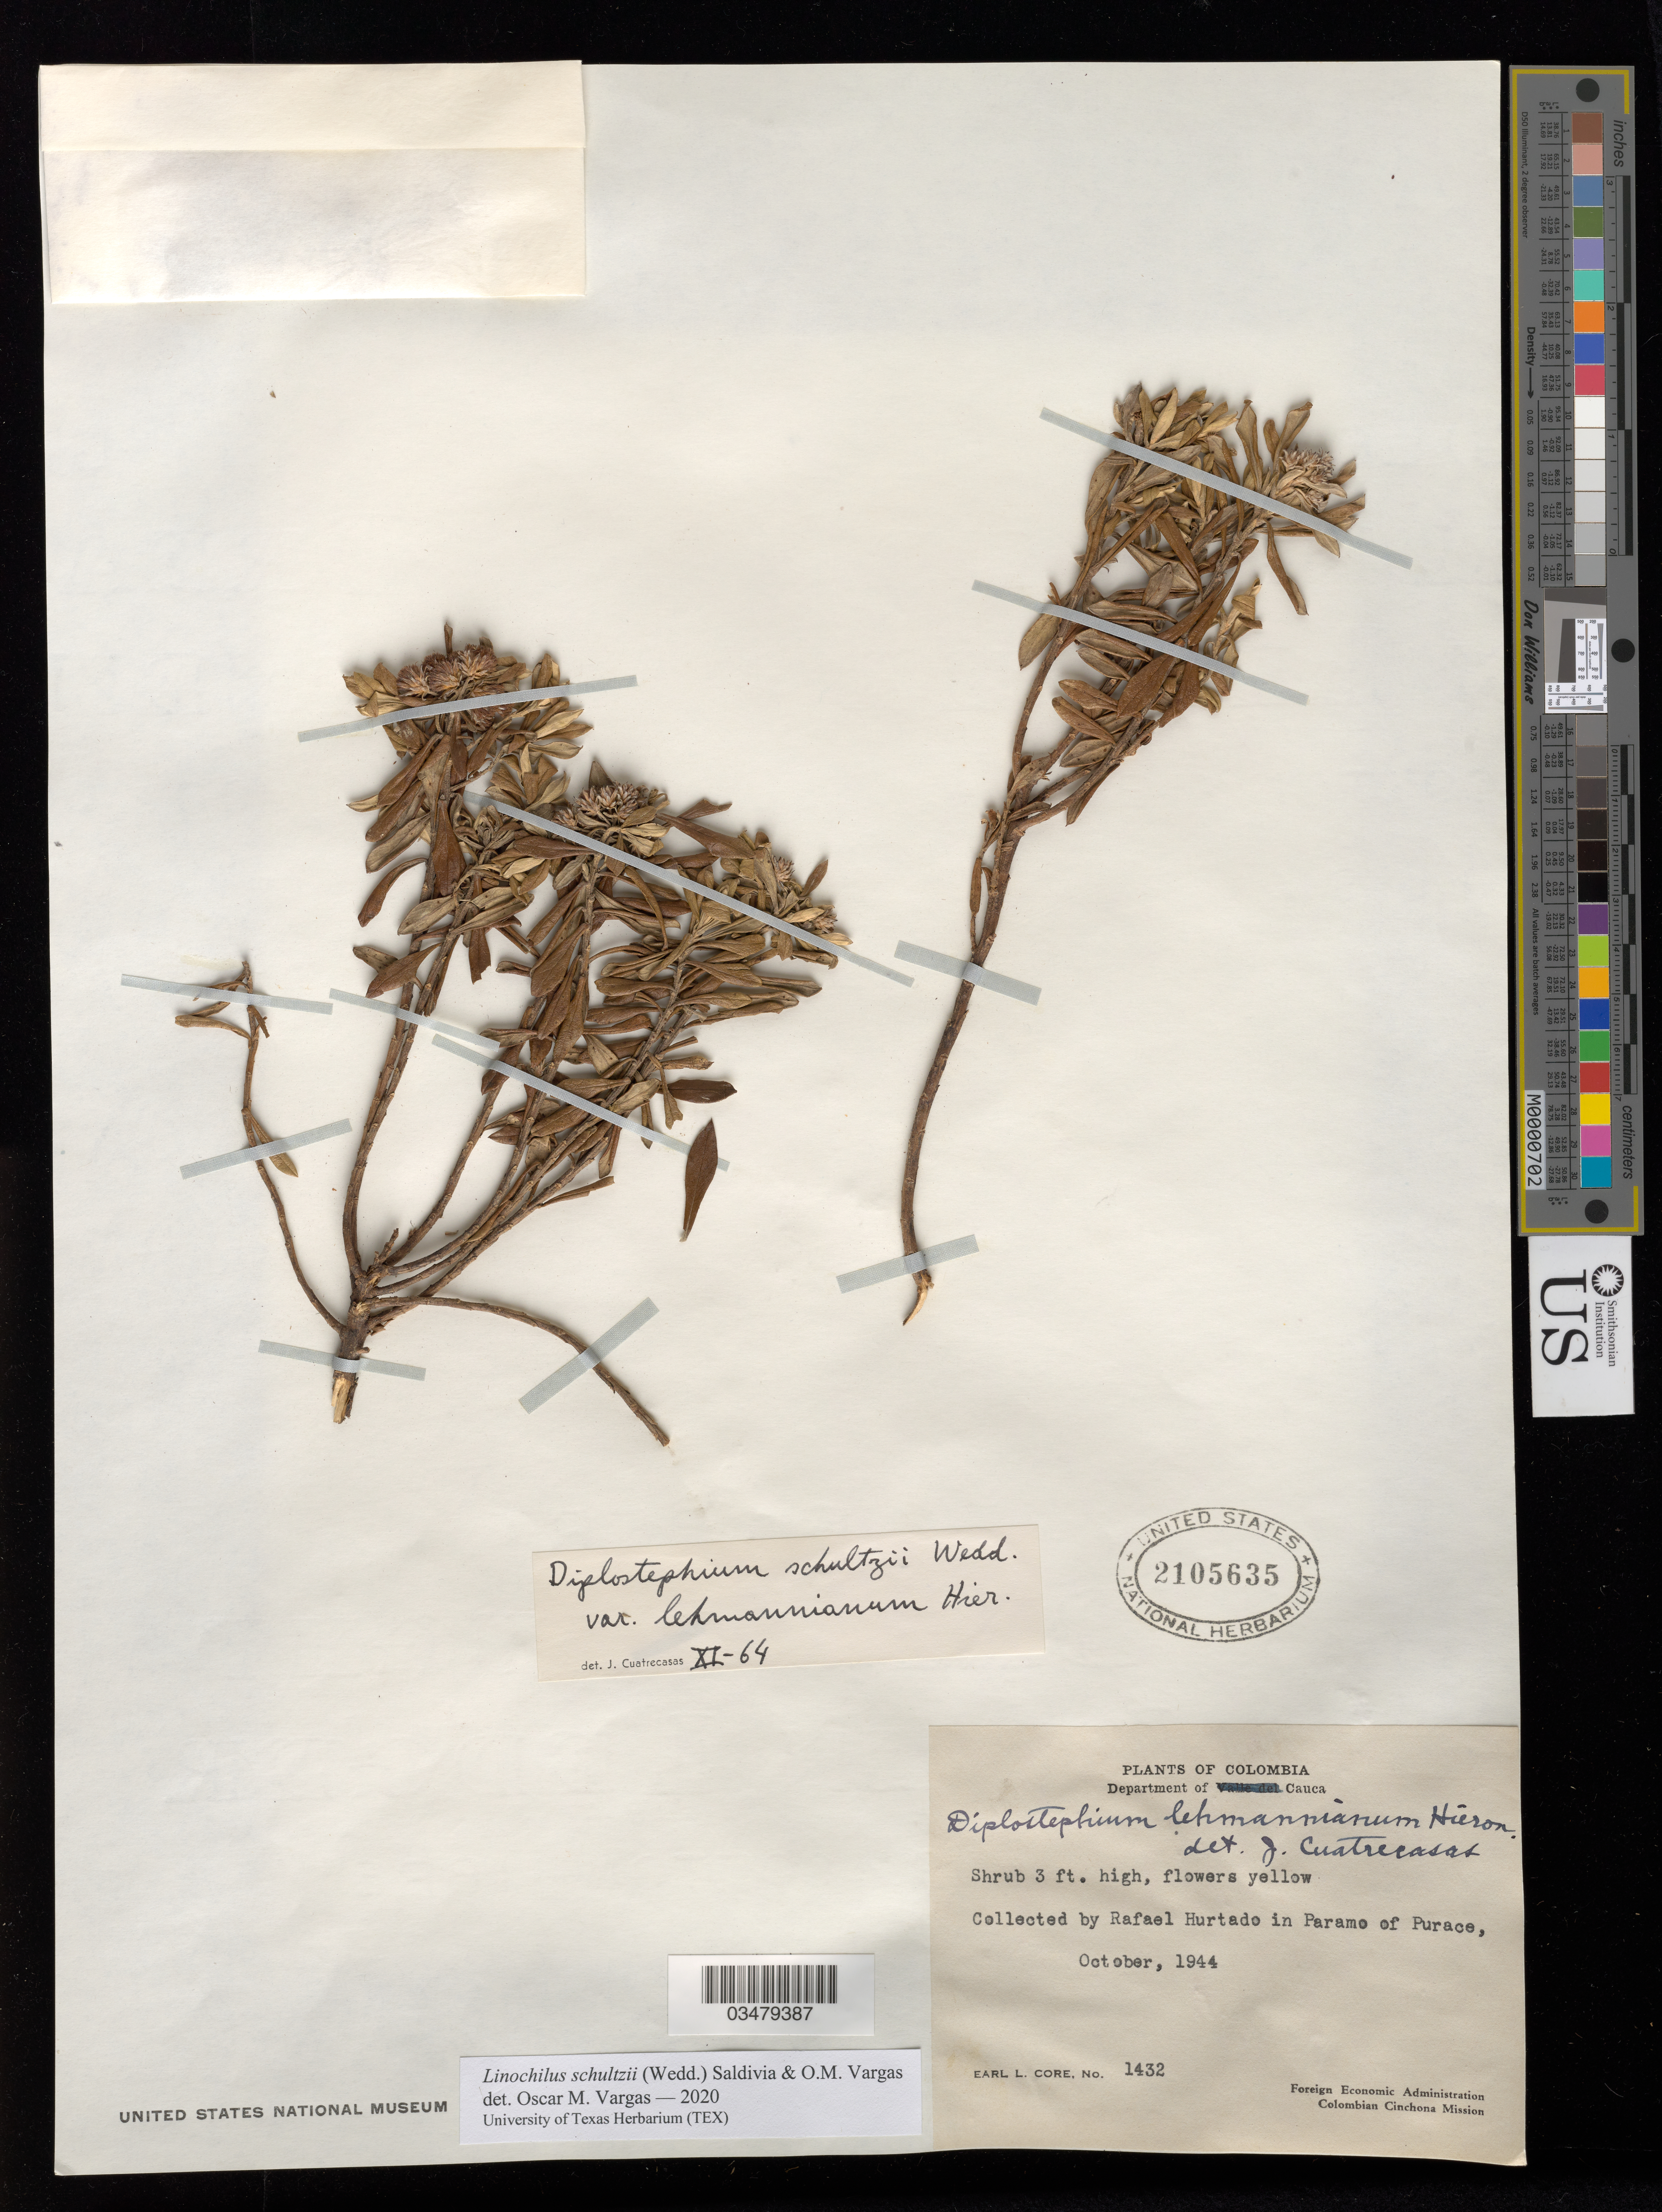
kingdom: Plantae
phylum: Tracheophyta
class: Magnoliopsida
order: Asterales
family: Asteraceae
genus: Linochilus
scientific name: Linochilus schultzii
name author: (Wedd.) Saldivia & O.M. Vargas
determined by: Vargas, Oscar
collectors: R. Hurtado & E. L. Core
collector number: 1432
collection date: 1944-10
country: Colombia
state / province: Cauca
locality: In Paramo of Purace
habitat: Paramo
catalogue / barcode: US 2105635